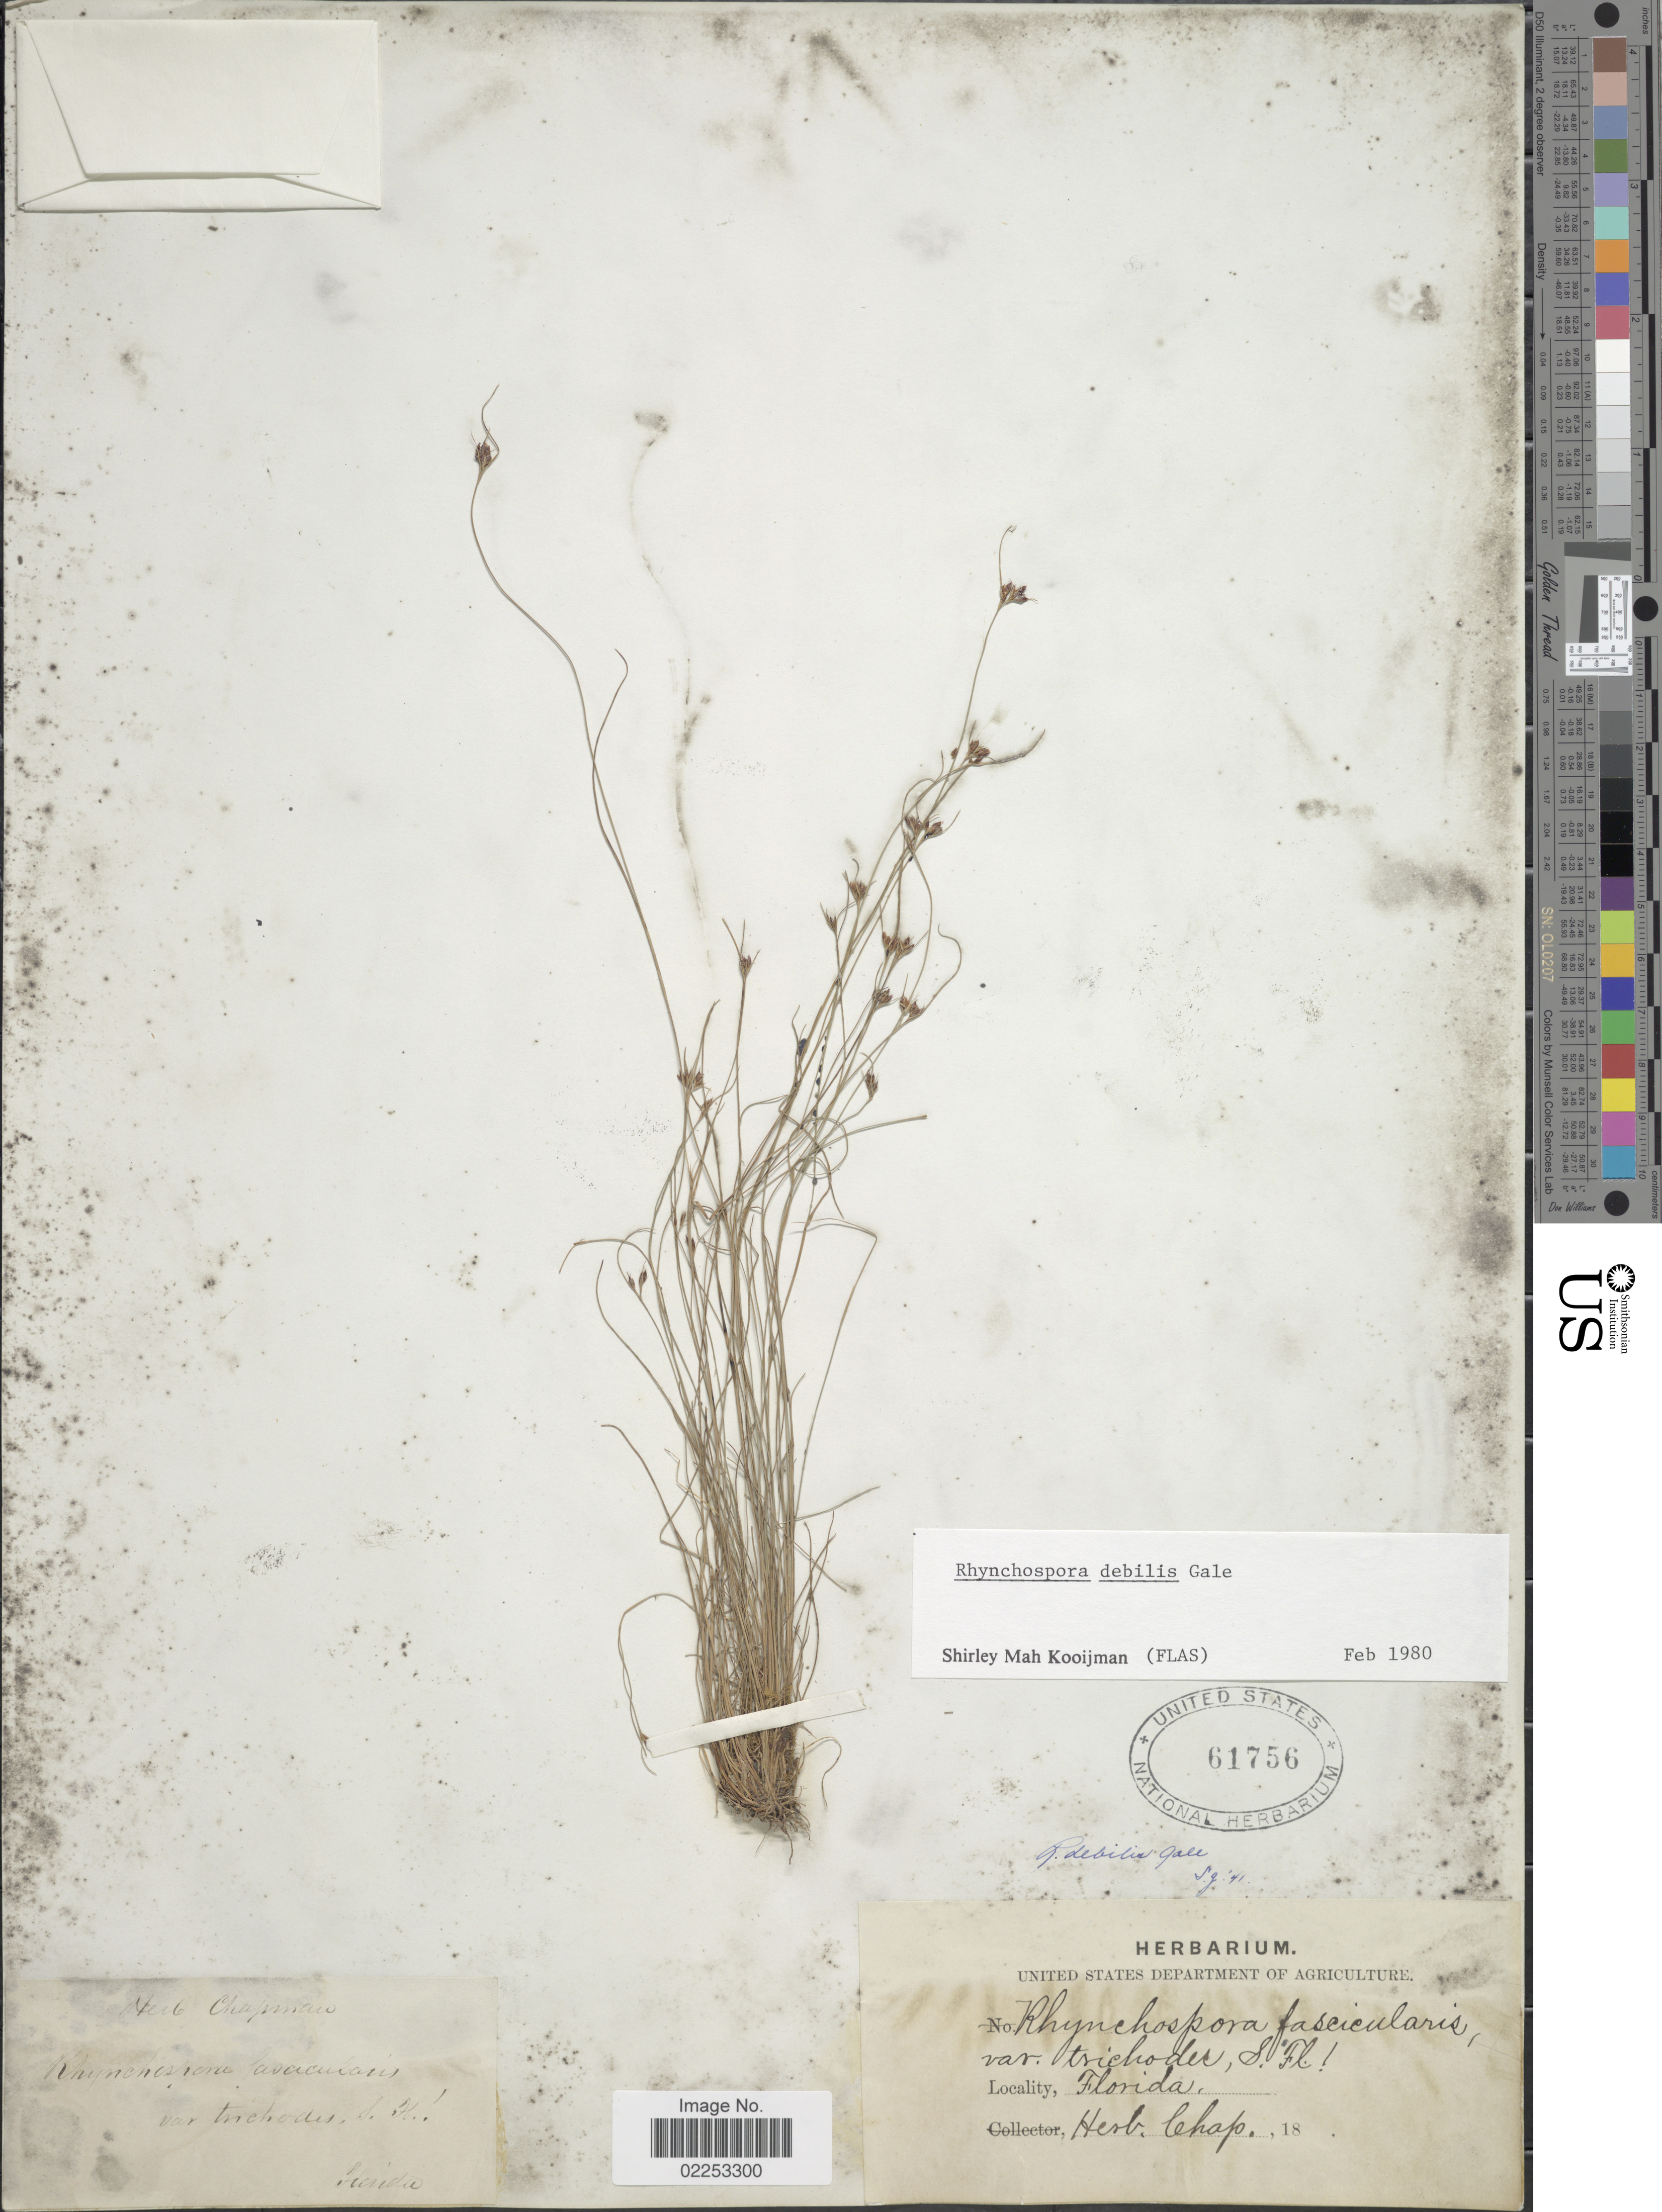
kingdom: Plantae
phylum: Tracheophyta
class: Liliopsida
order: Poales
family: Cyperaceae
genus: Rhynchospora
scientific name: Rhynchospora debilis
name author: Gale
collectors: ex herb. Chapman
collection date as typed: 18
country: United States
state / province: Florida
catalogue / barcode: US 61756